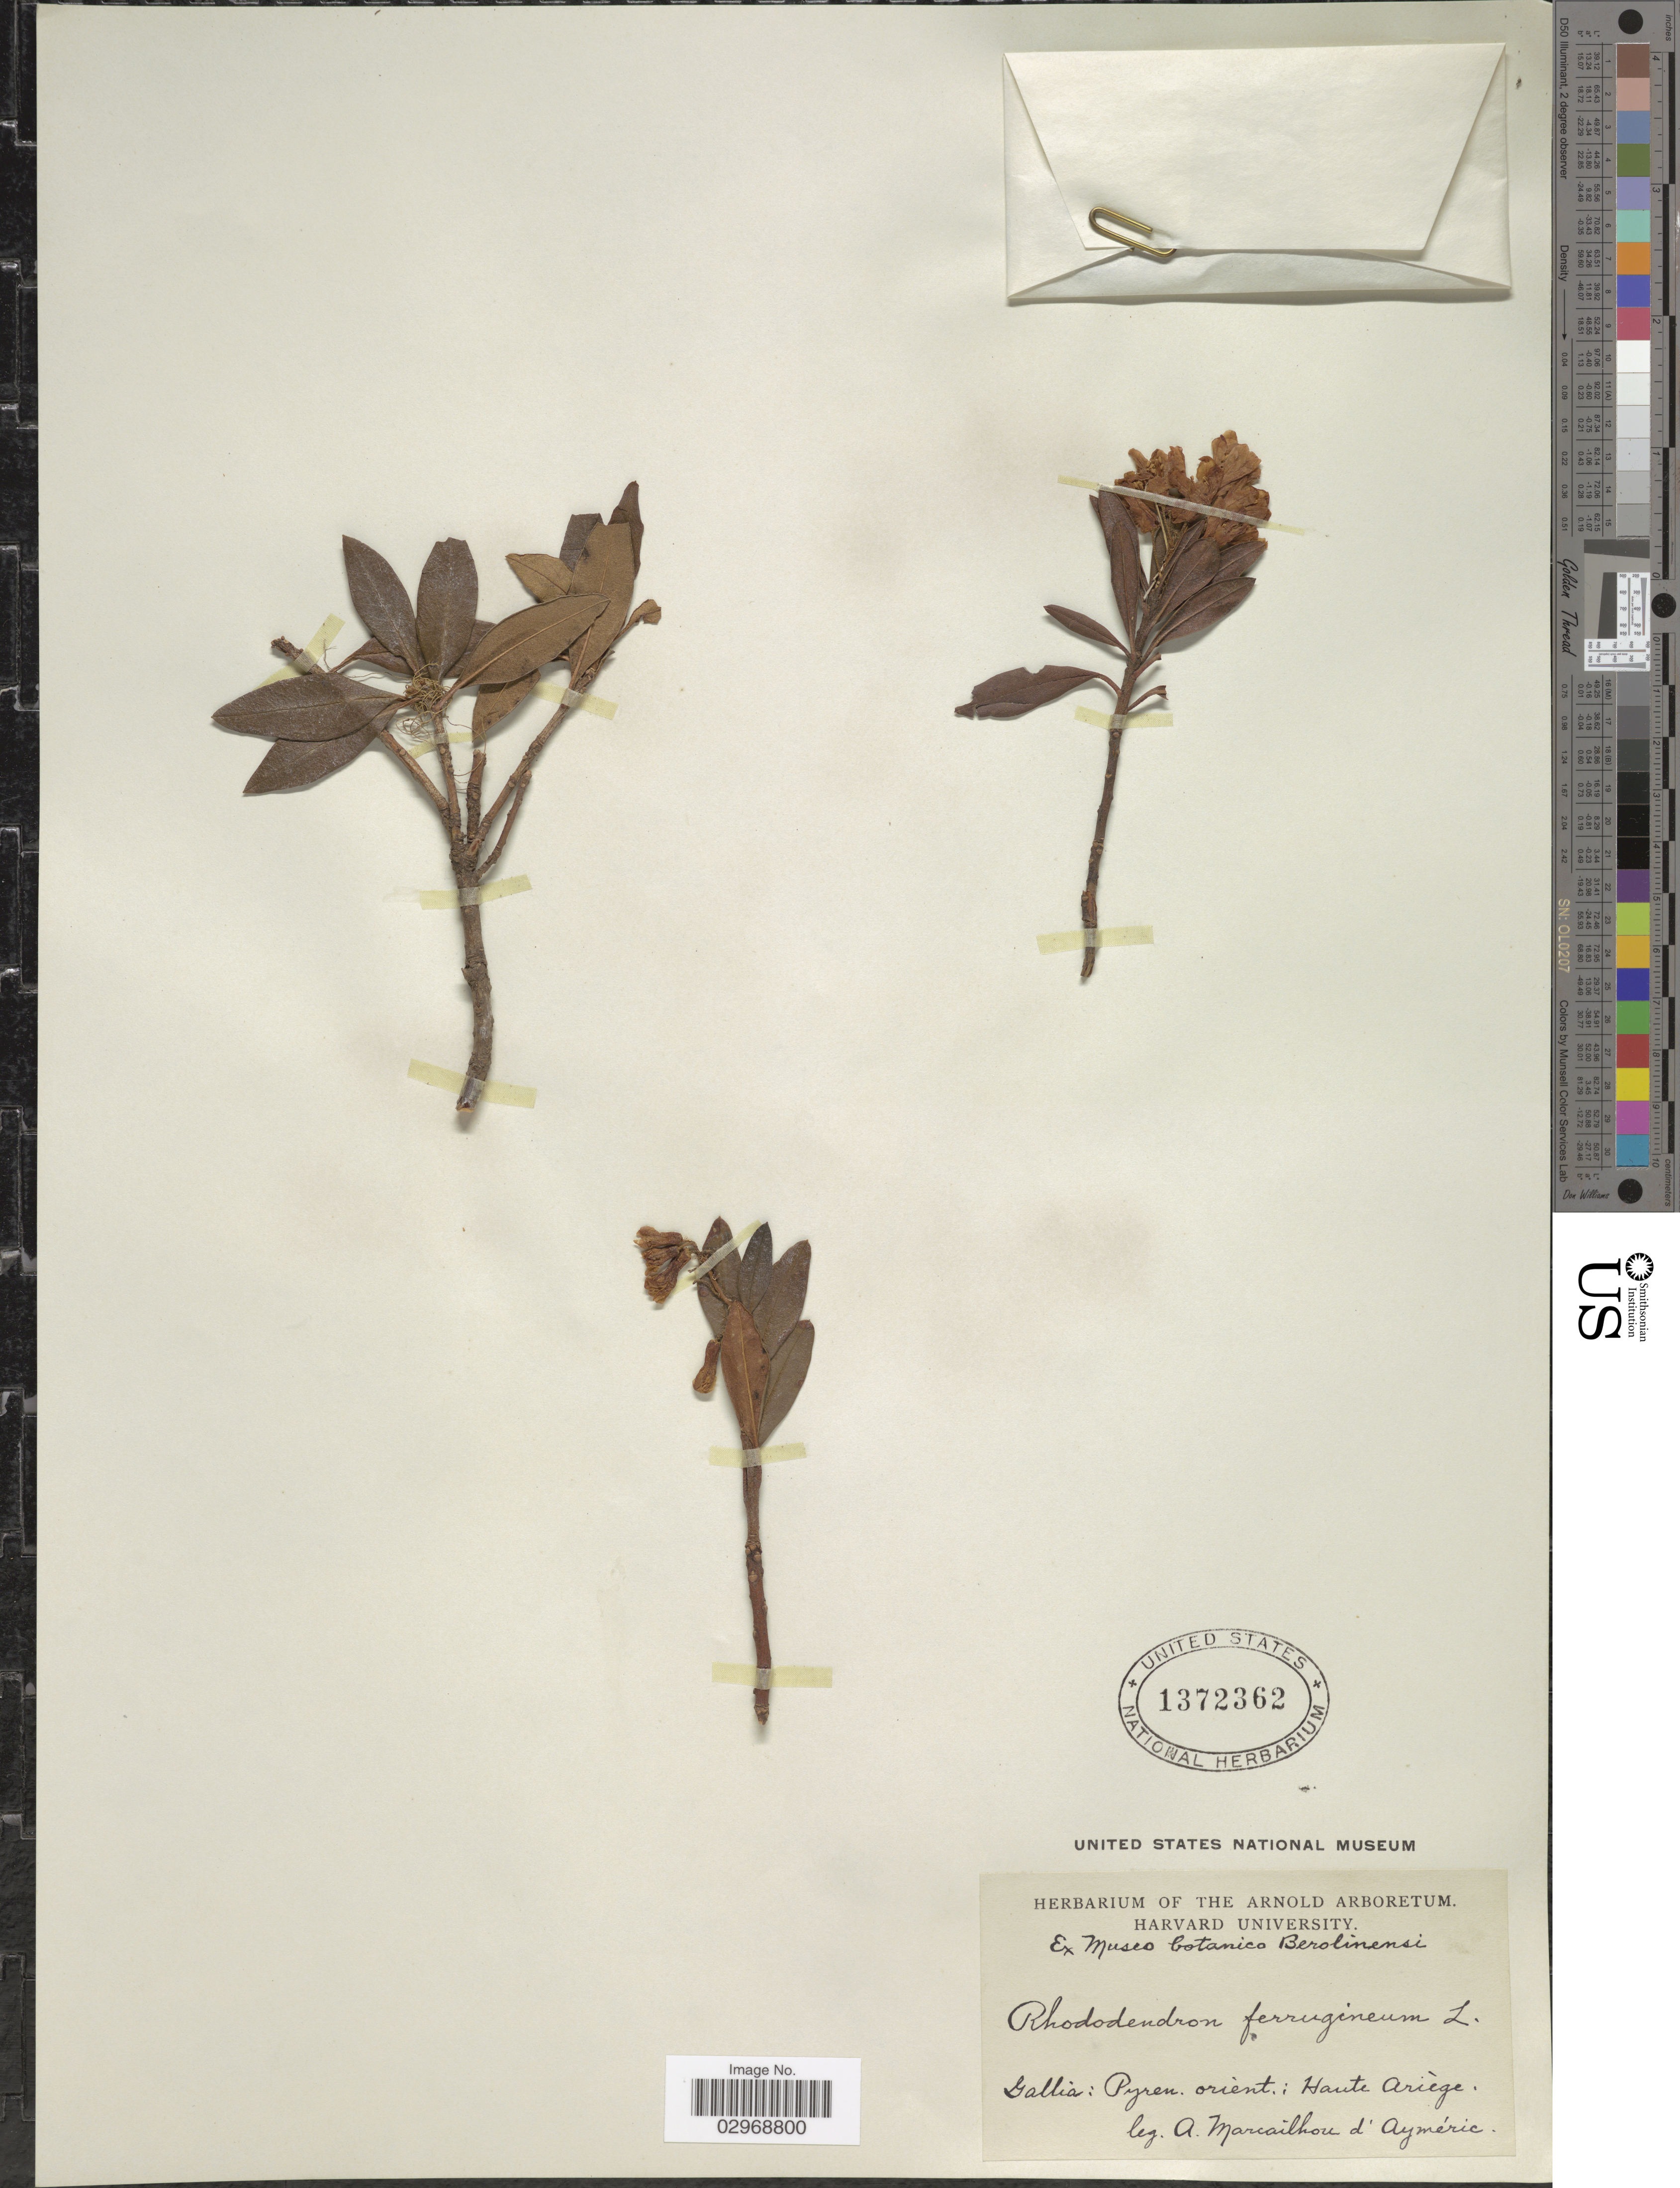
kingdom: Plantae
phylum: Tracheophyta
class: Magnoliopsida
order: Ericales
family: Ericaceae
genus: Rhododendron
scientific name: Rhododendron ferrugineum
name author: L.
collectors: A.L.M. Marcailhou d' Aymeric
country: France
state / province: Occitanie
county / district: Ariège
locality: Gallia: Pyren. orient.: Haute Ariége.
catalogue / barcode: US 1372362